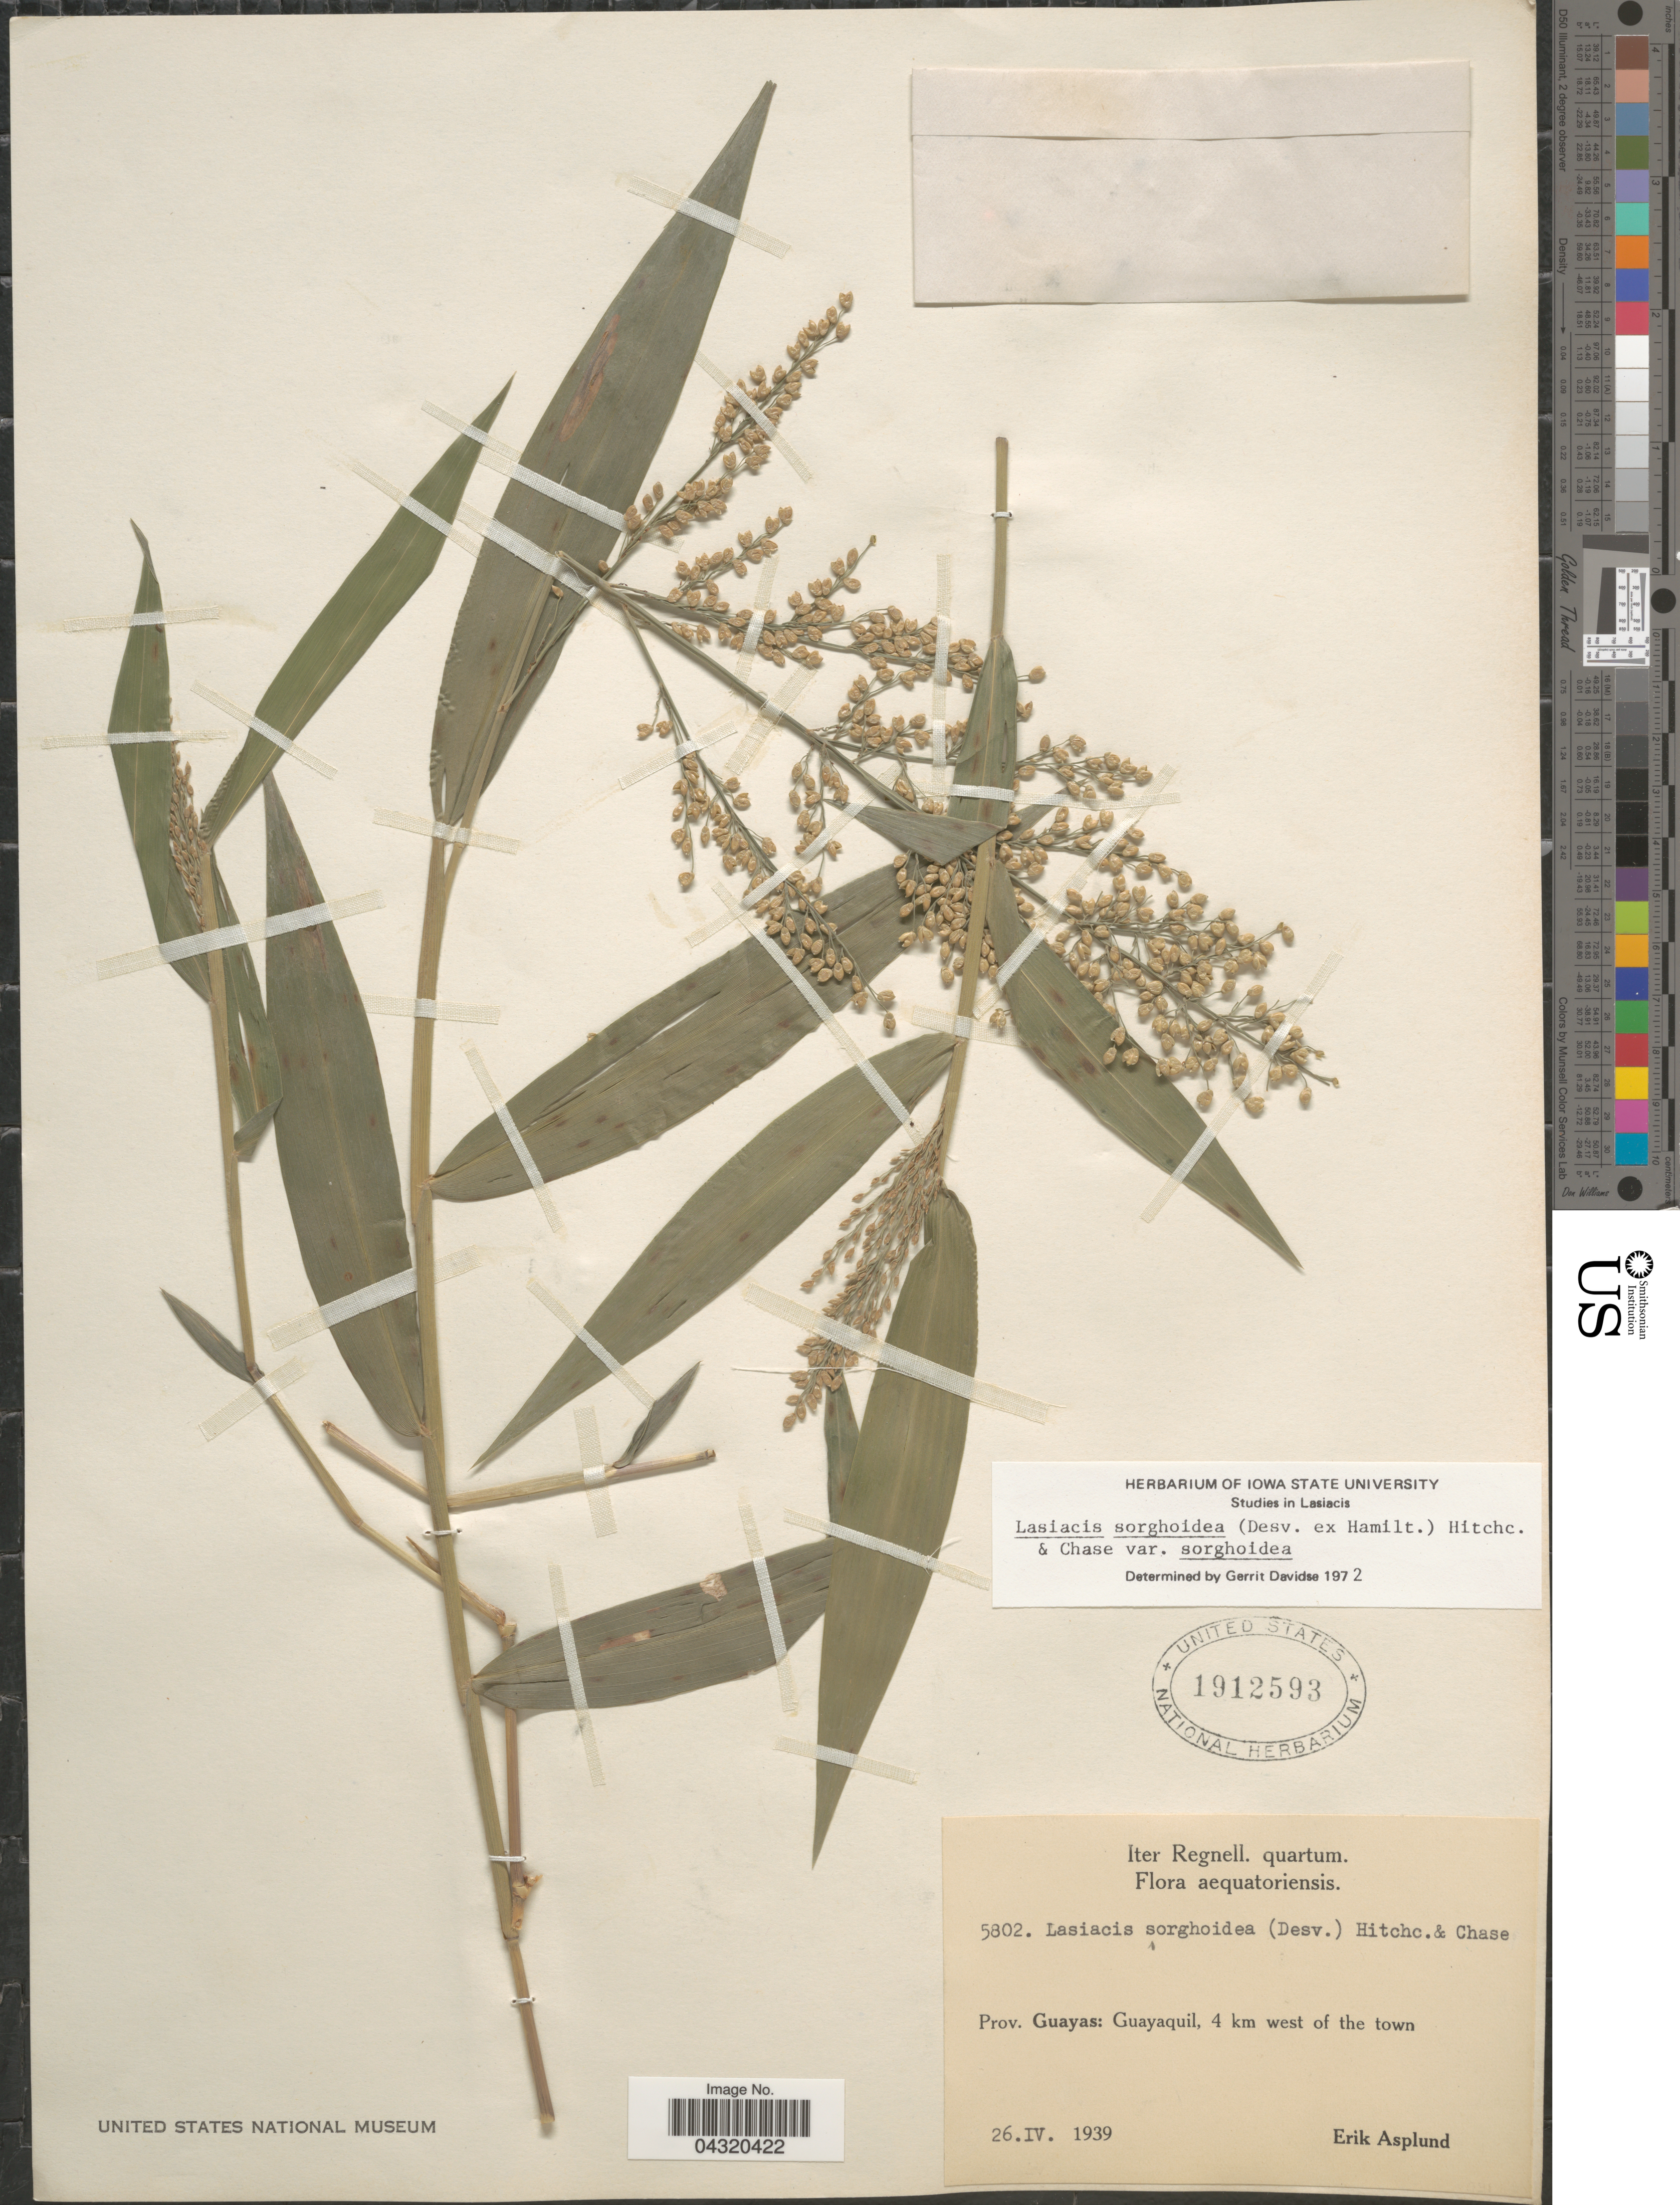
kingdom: Plantae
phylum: Tracheophyta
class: Liliopsida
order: Poales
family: Poaceae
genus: Lasiacis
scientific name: Lasiacis sorghoidea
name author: (Desv. ex Ham.) Hitchc. & Chase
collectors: E. Asplund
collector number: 5802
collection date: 1939-04-26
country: Ecuador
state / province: Guayas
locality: Iter Regnell. quartum. Guayaquil, 4 km west of the town.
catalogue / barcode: US 1912593